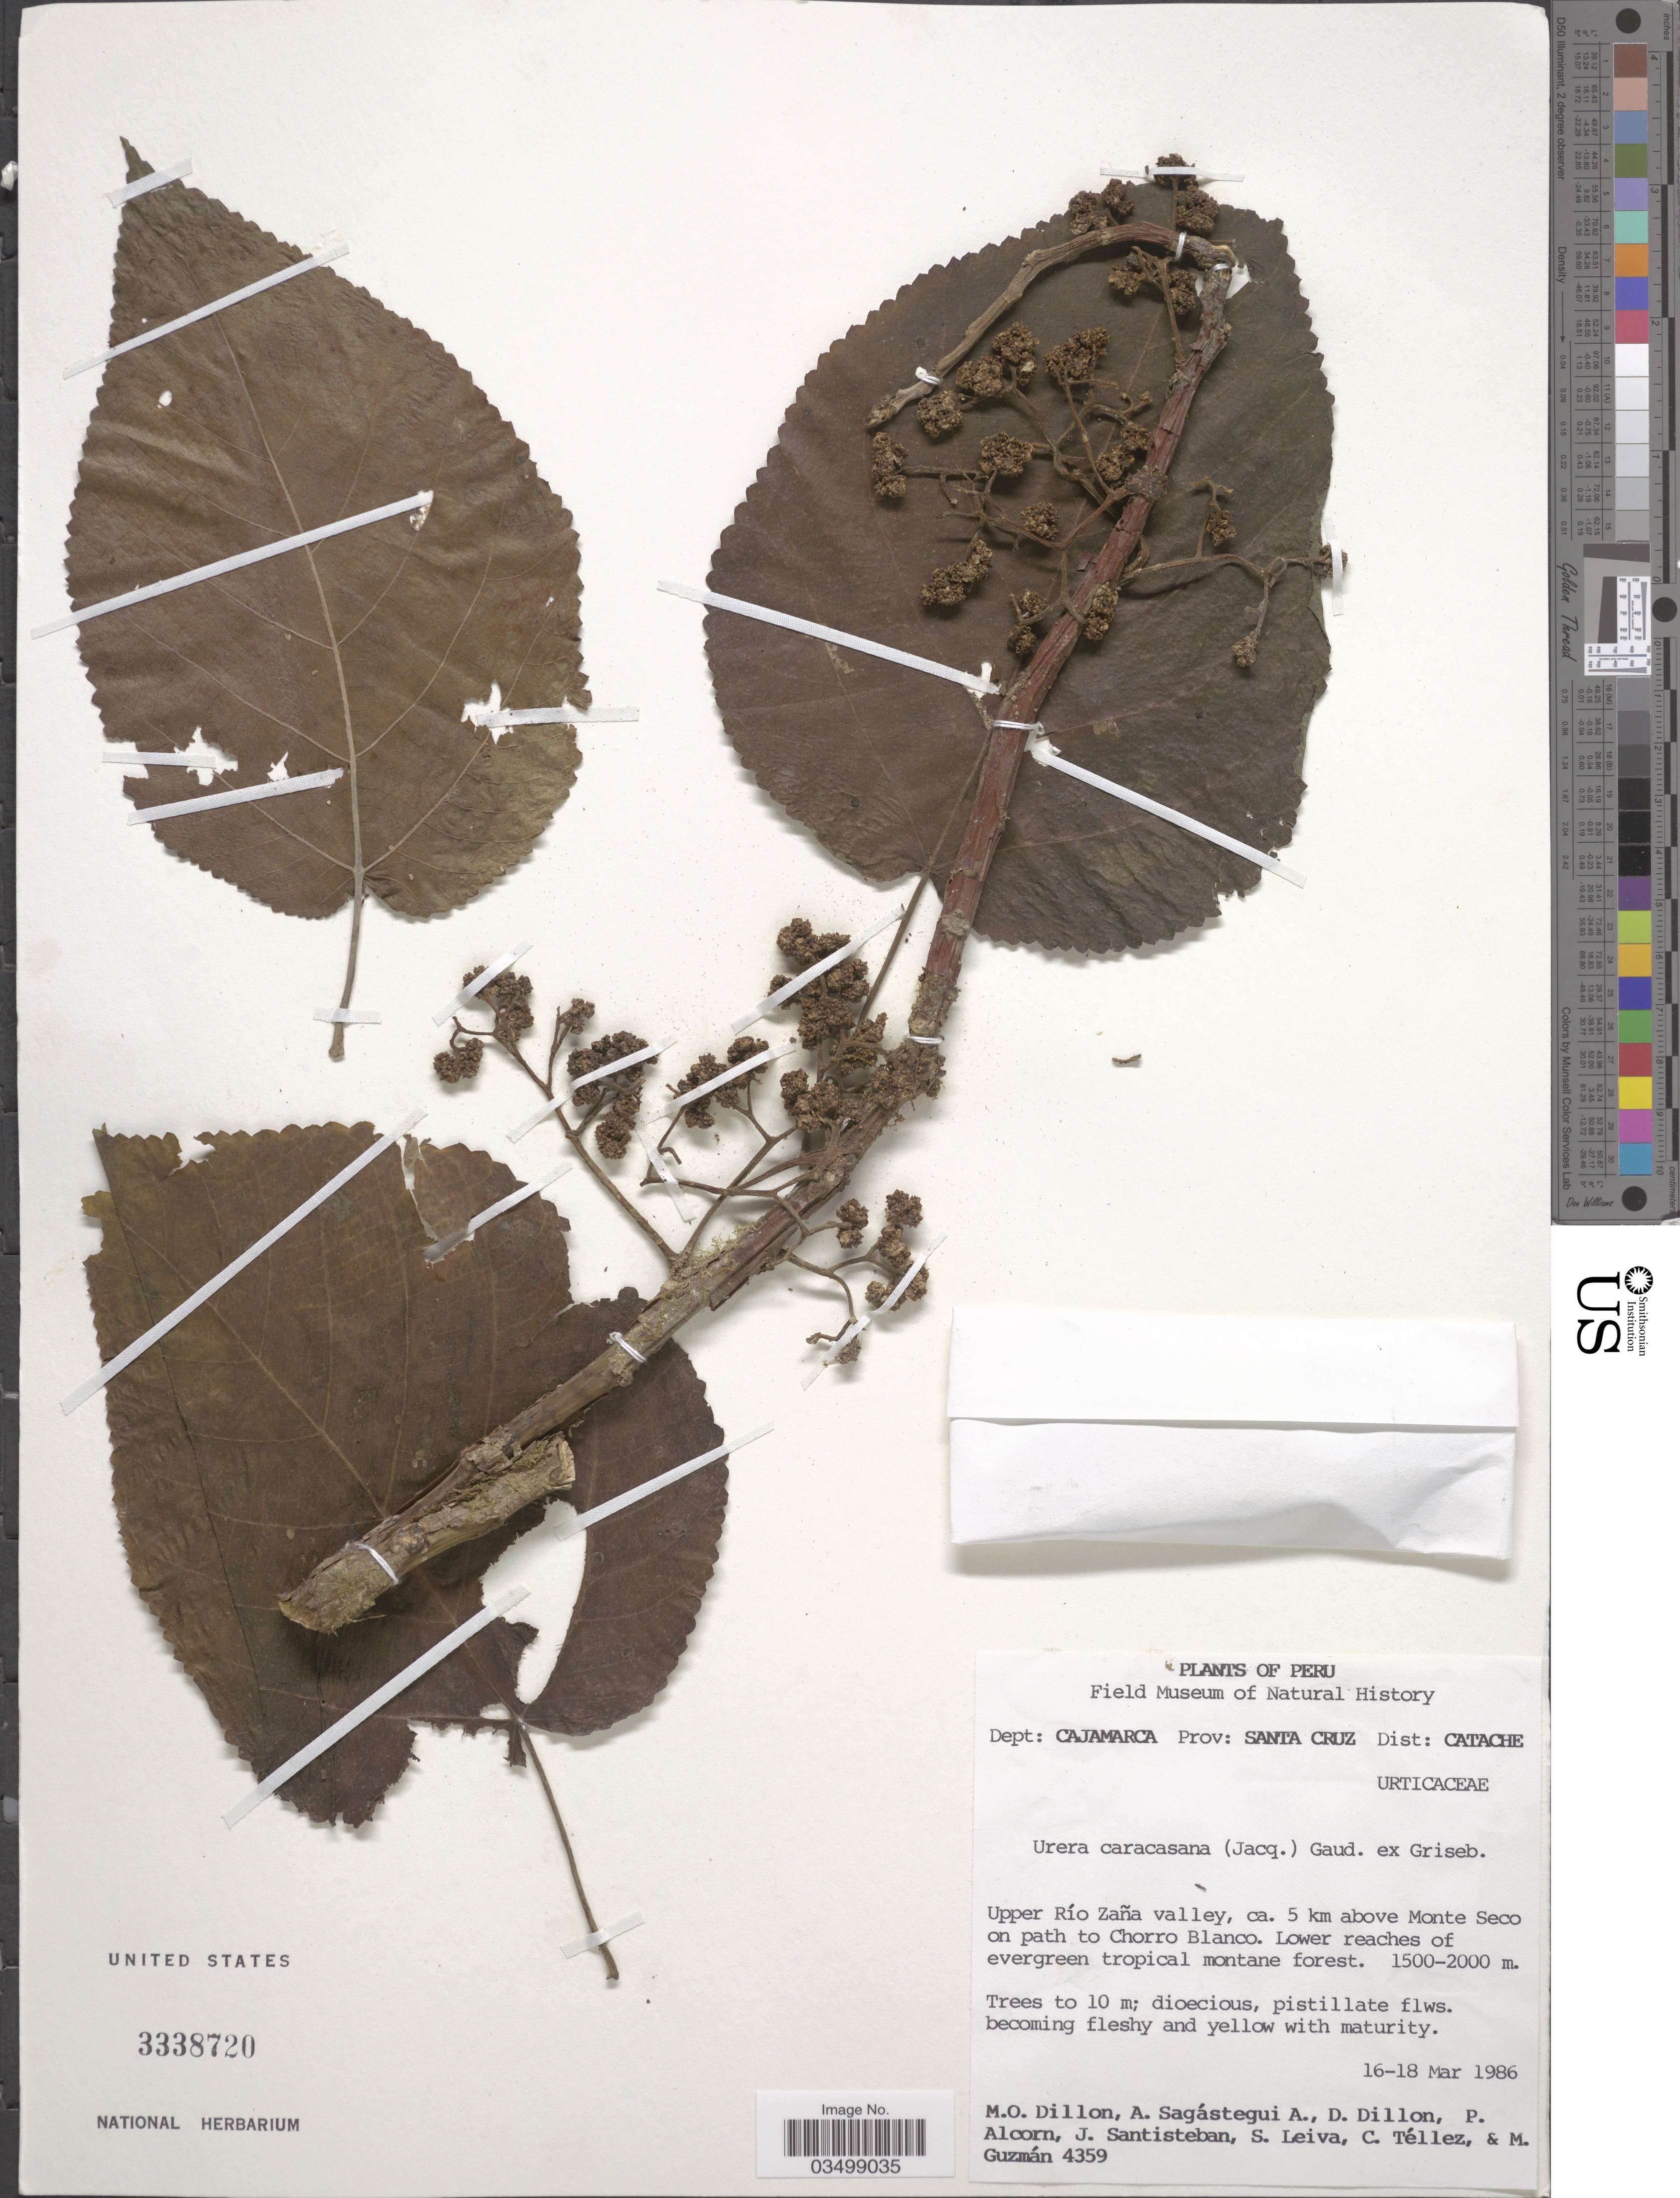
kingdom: Plantae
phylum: Tracheophyta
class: Magnoliopsida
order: Rosales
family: Urticaceae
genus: Urera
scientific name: Urera caracasana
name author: (Jacq.) Gaudich. ex Griseb.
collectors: M. O. Dillon, A. Sagástegui A., D. Dillon, P. Alcorn & et al.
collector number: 4359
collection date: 1986-03-16/1986-03-18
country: Peru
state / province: Cajamarca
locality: Dept: Cajamarca. Prov: Santa Cruz Dist: Catache. Upper Río Zaña valley, ca. 5 km above Monte Seco on path to Chorro Blanco.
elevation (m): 1500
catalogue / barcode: US 3338720